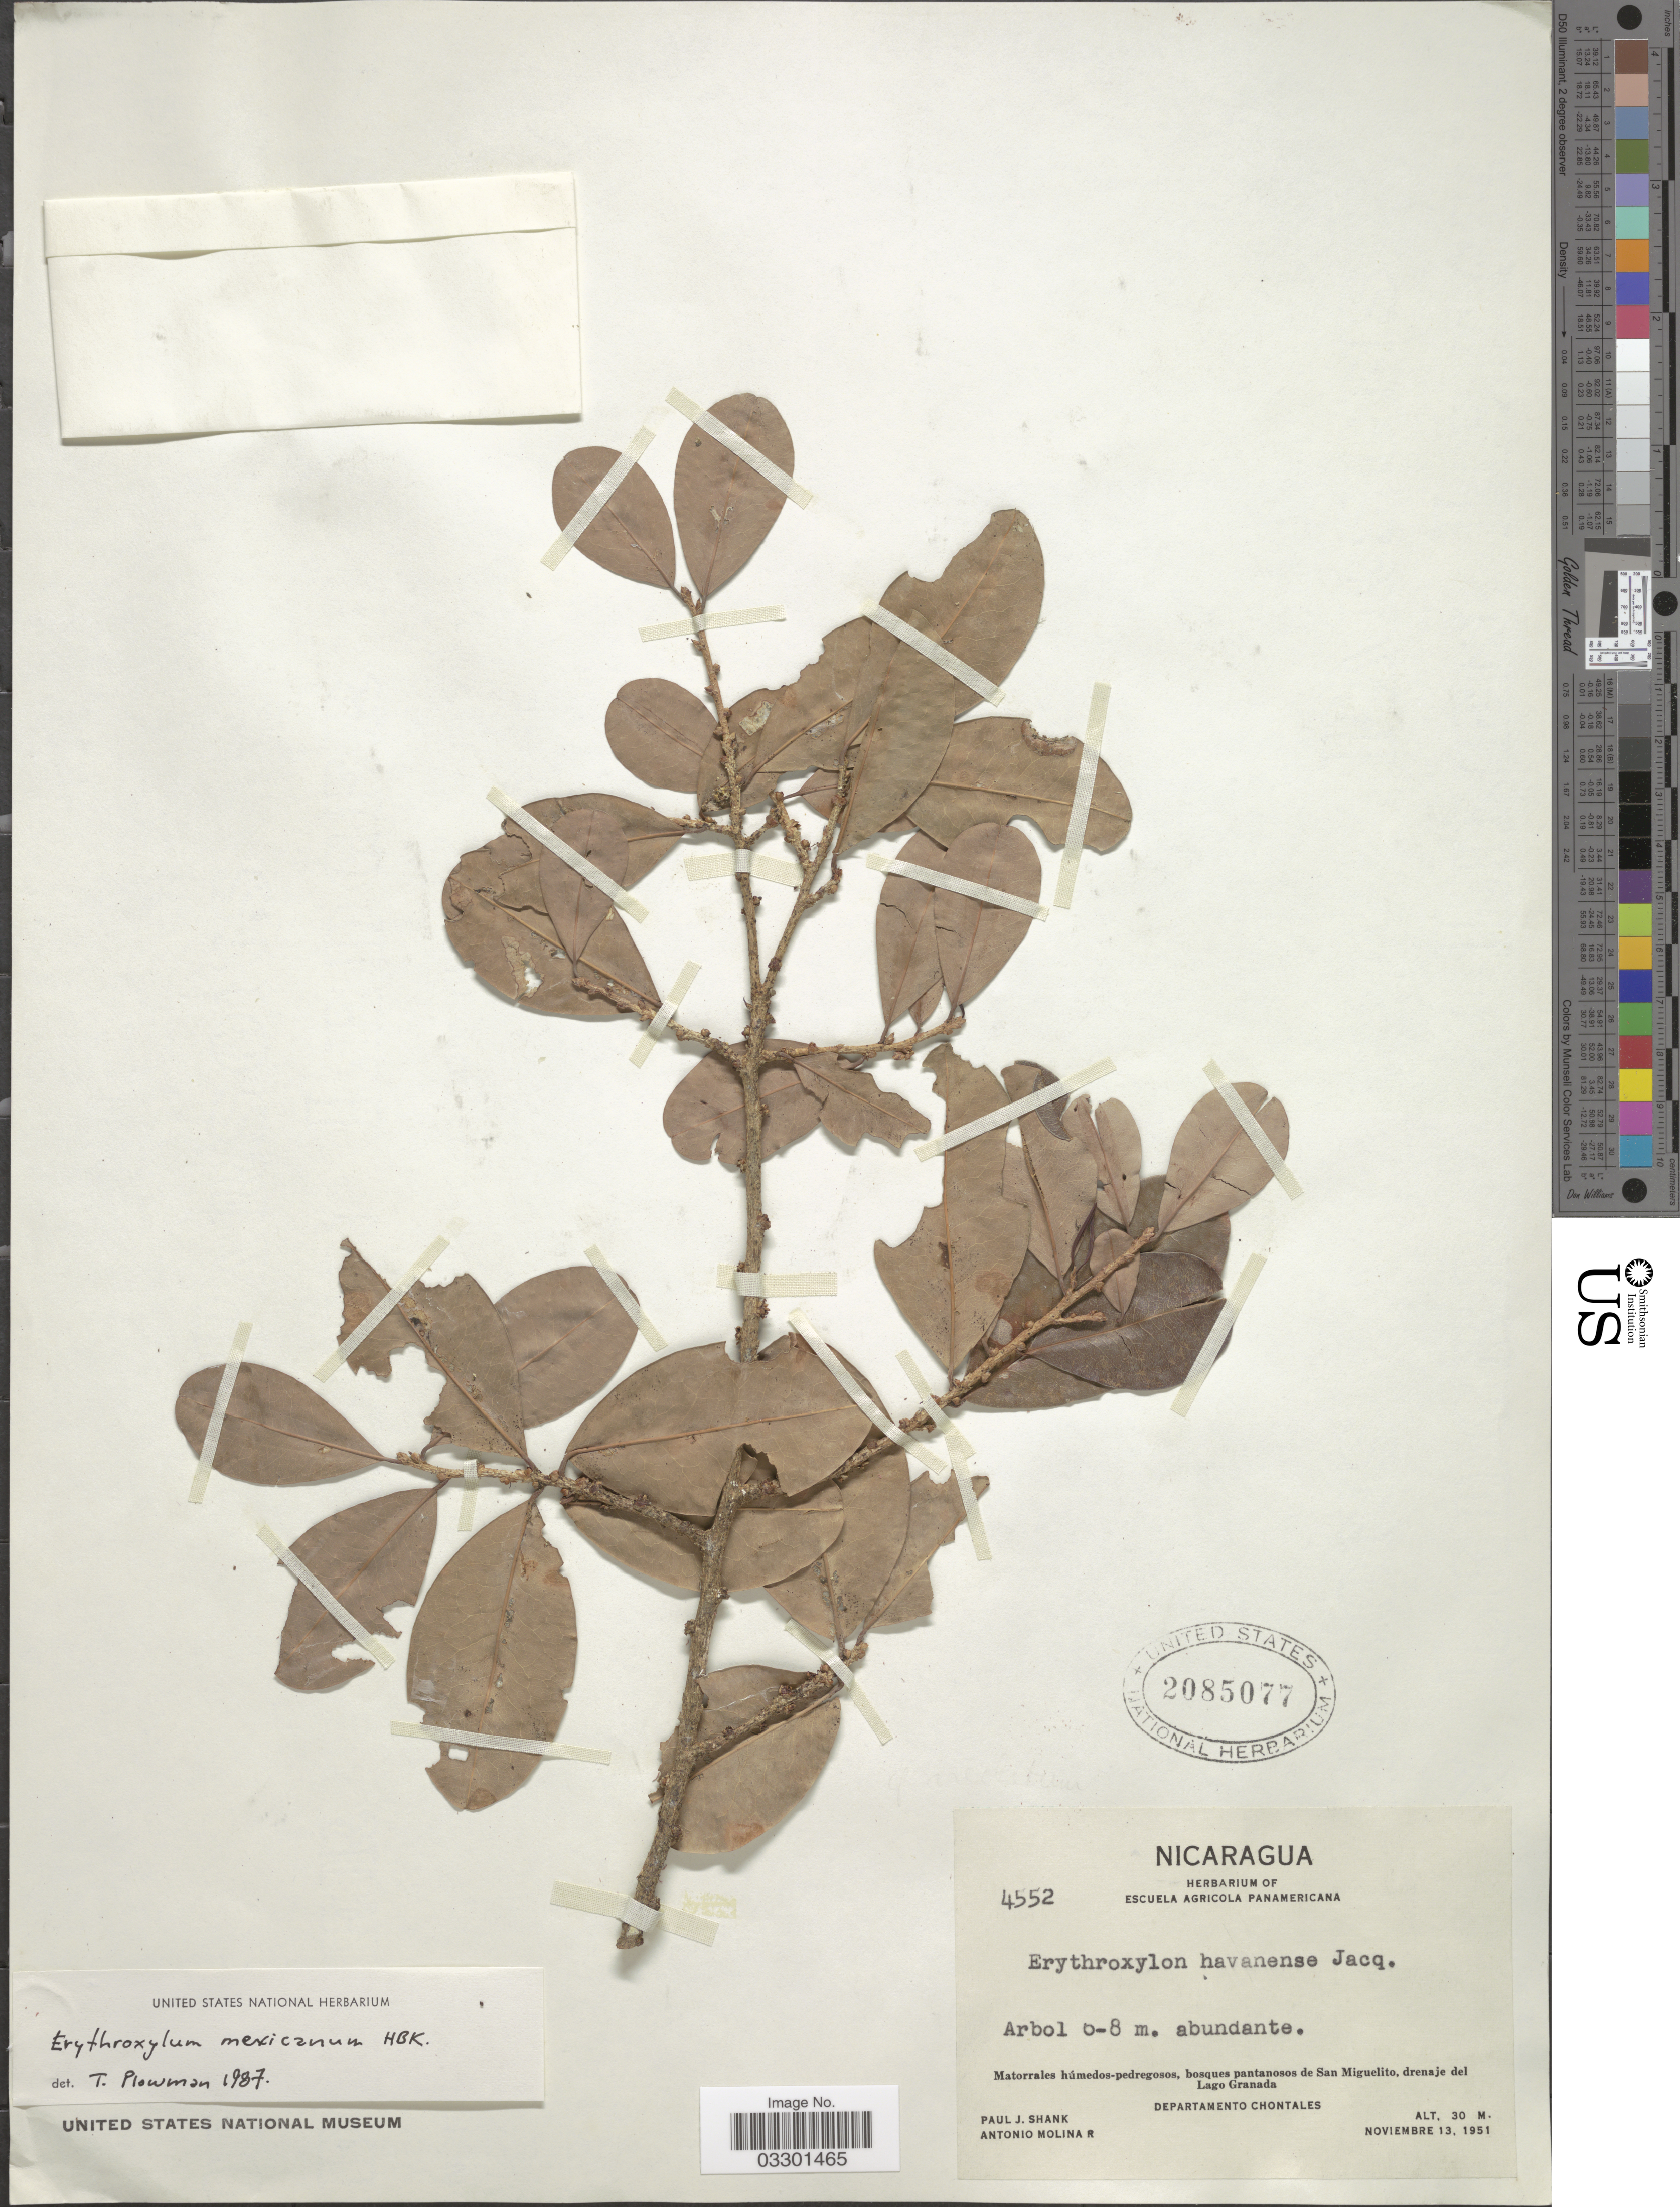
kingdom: Plantae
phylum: Tracheophyta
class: Magnoliopsida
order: Malpighiales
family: Erythroxylaceae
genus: Erythroxylum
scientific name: Erythroxylum mexicanum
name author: Kunth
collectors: P. J. Shank & A. Molina R.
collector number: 4552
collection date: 1951-11-13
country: Nicaragua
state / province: Chontales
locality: Matorrales húmedos-pedregosos, bosques pantanosos de San Miguelito, drenaje del Lago Granada. Departamento Chontales.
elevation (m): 30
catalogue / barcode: US 2085077